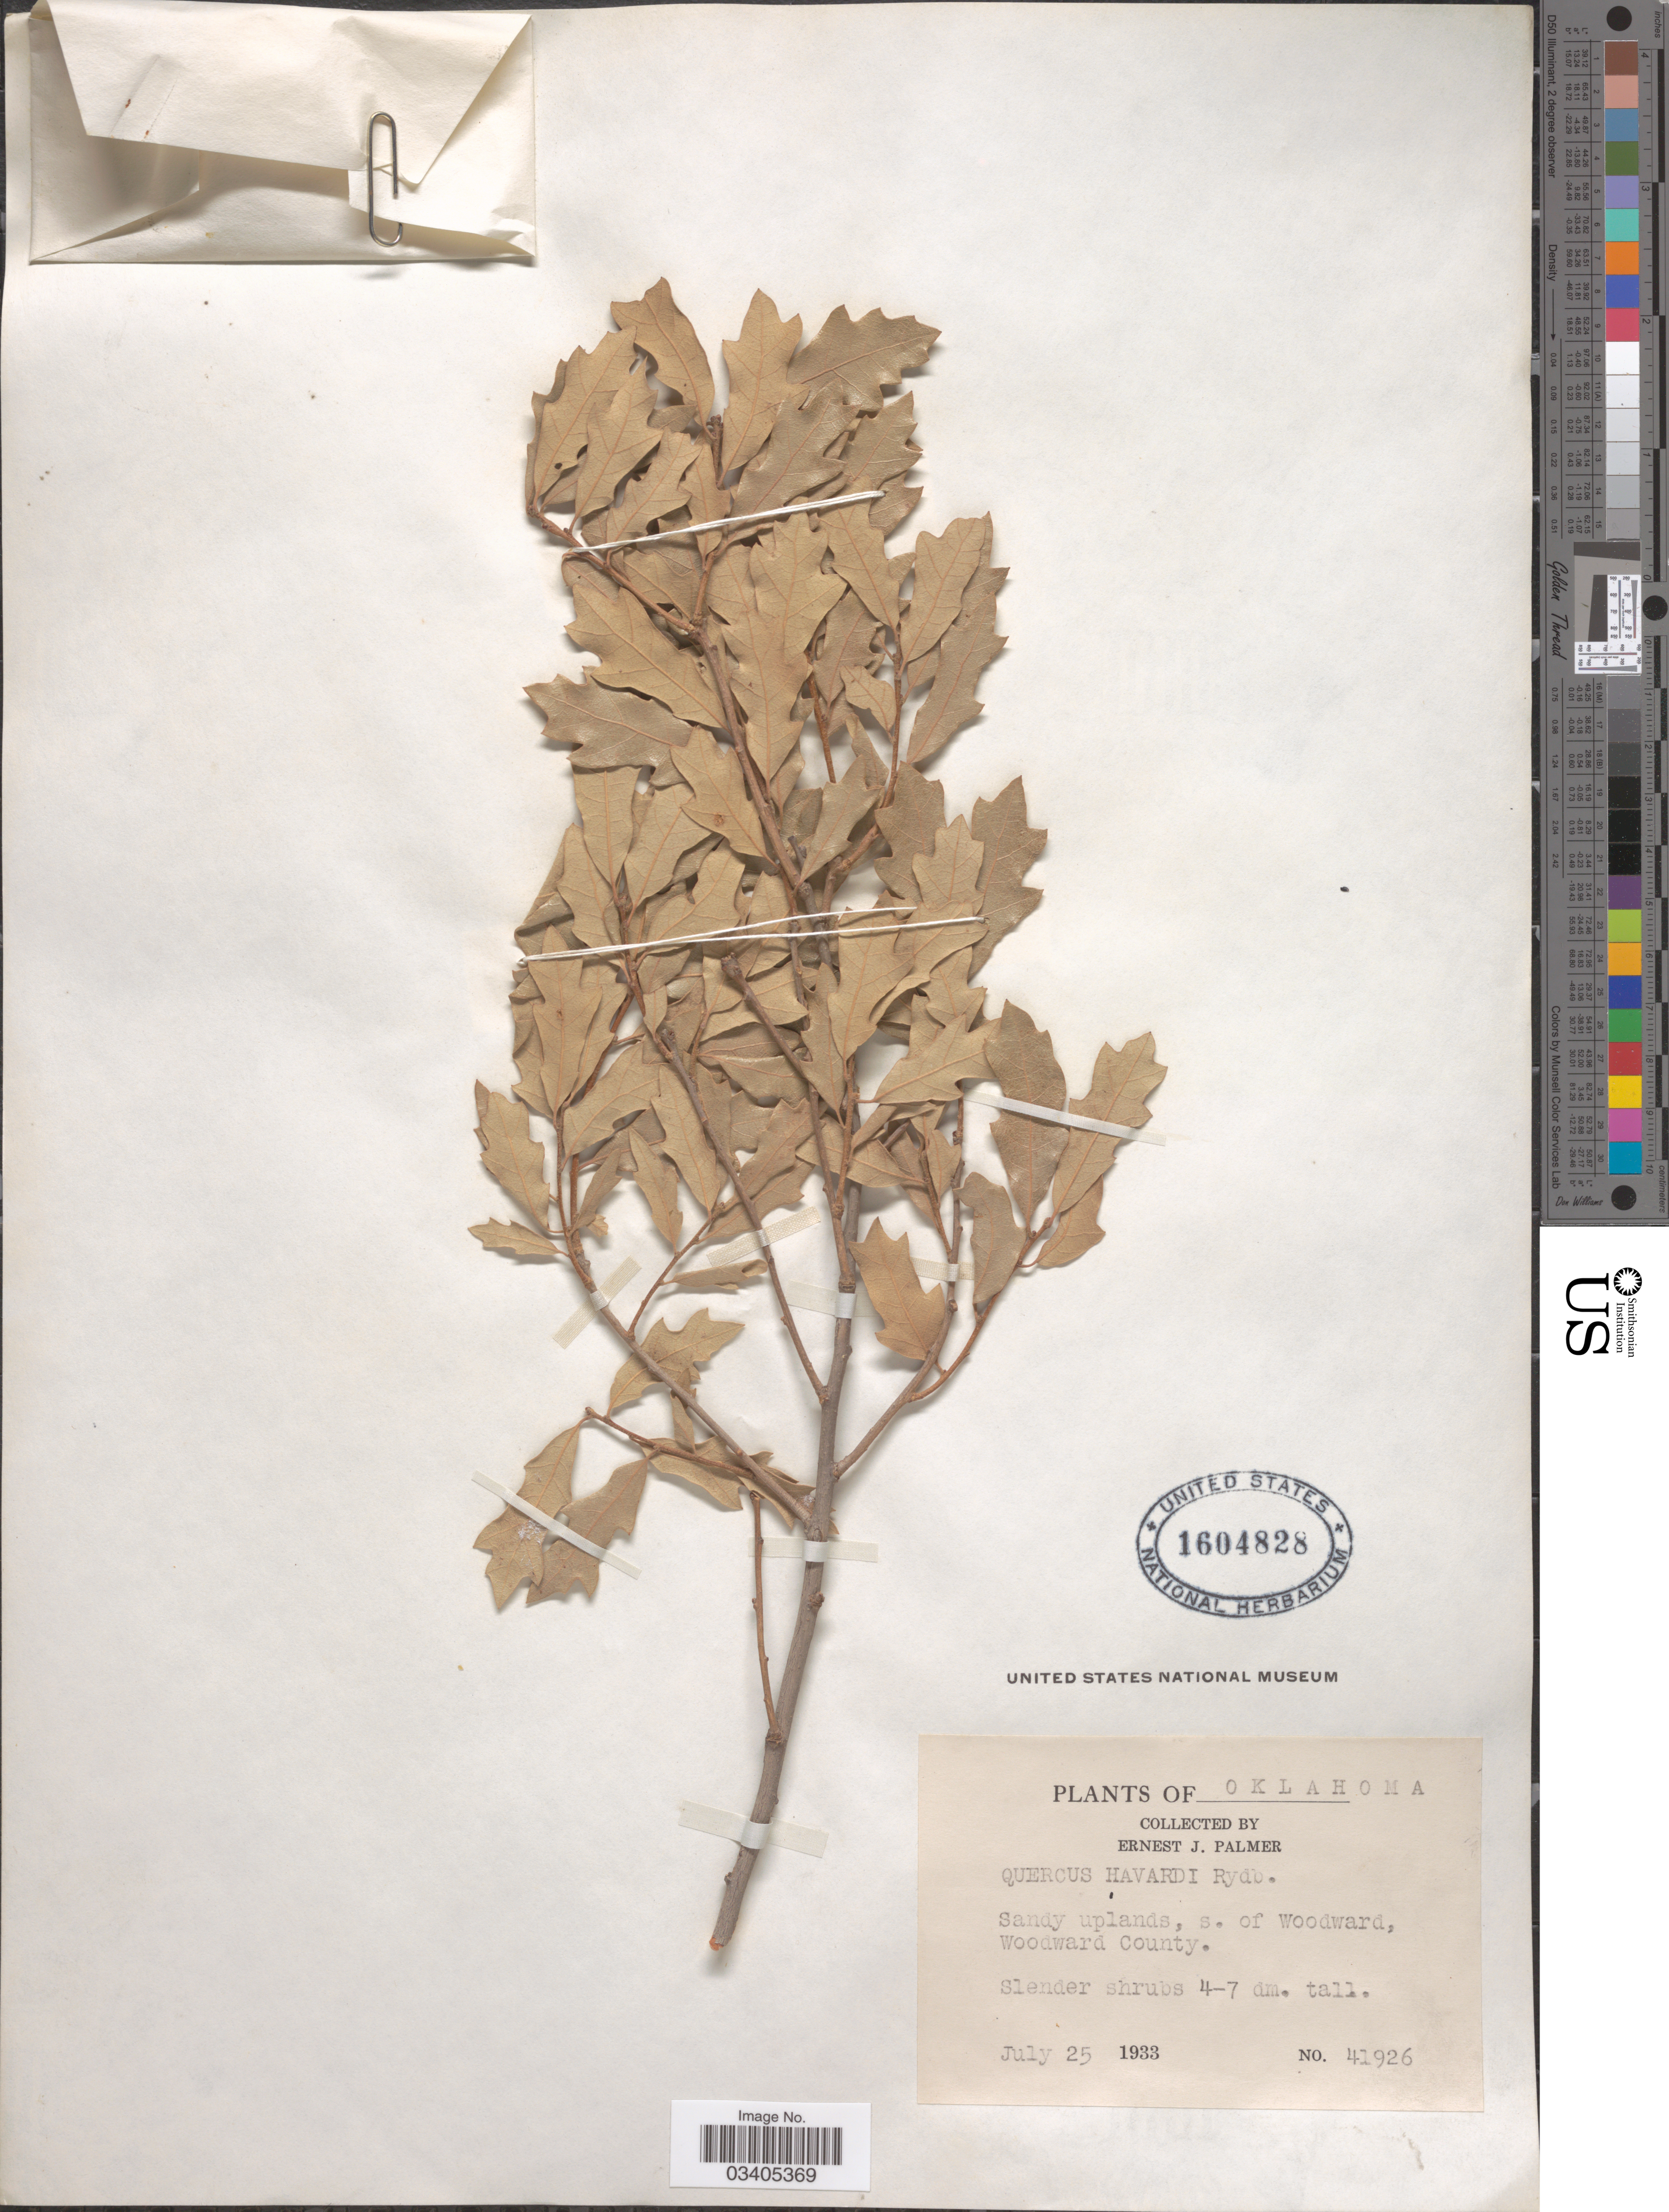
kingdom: Plantae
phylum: Tracheophyta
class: Magnoliopsida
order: Fagales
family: Fagaceae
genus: Quercus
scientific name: Quercus havardii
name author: Rydb.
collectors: E. J. Palmer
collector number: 41926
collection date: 1933-07-25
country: United States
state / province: Oklahoma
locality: S. of Woodward, Woodward County.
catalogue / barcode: US 1604828